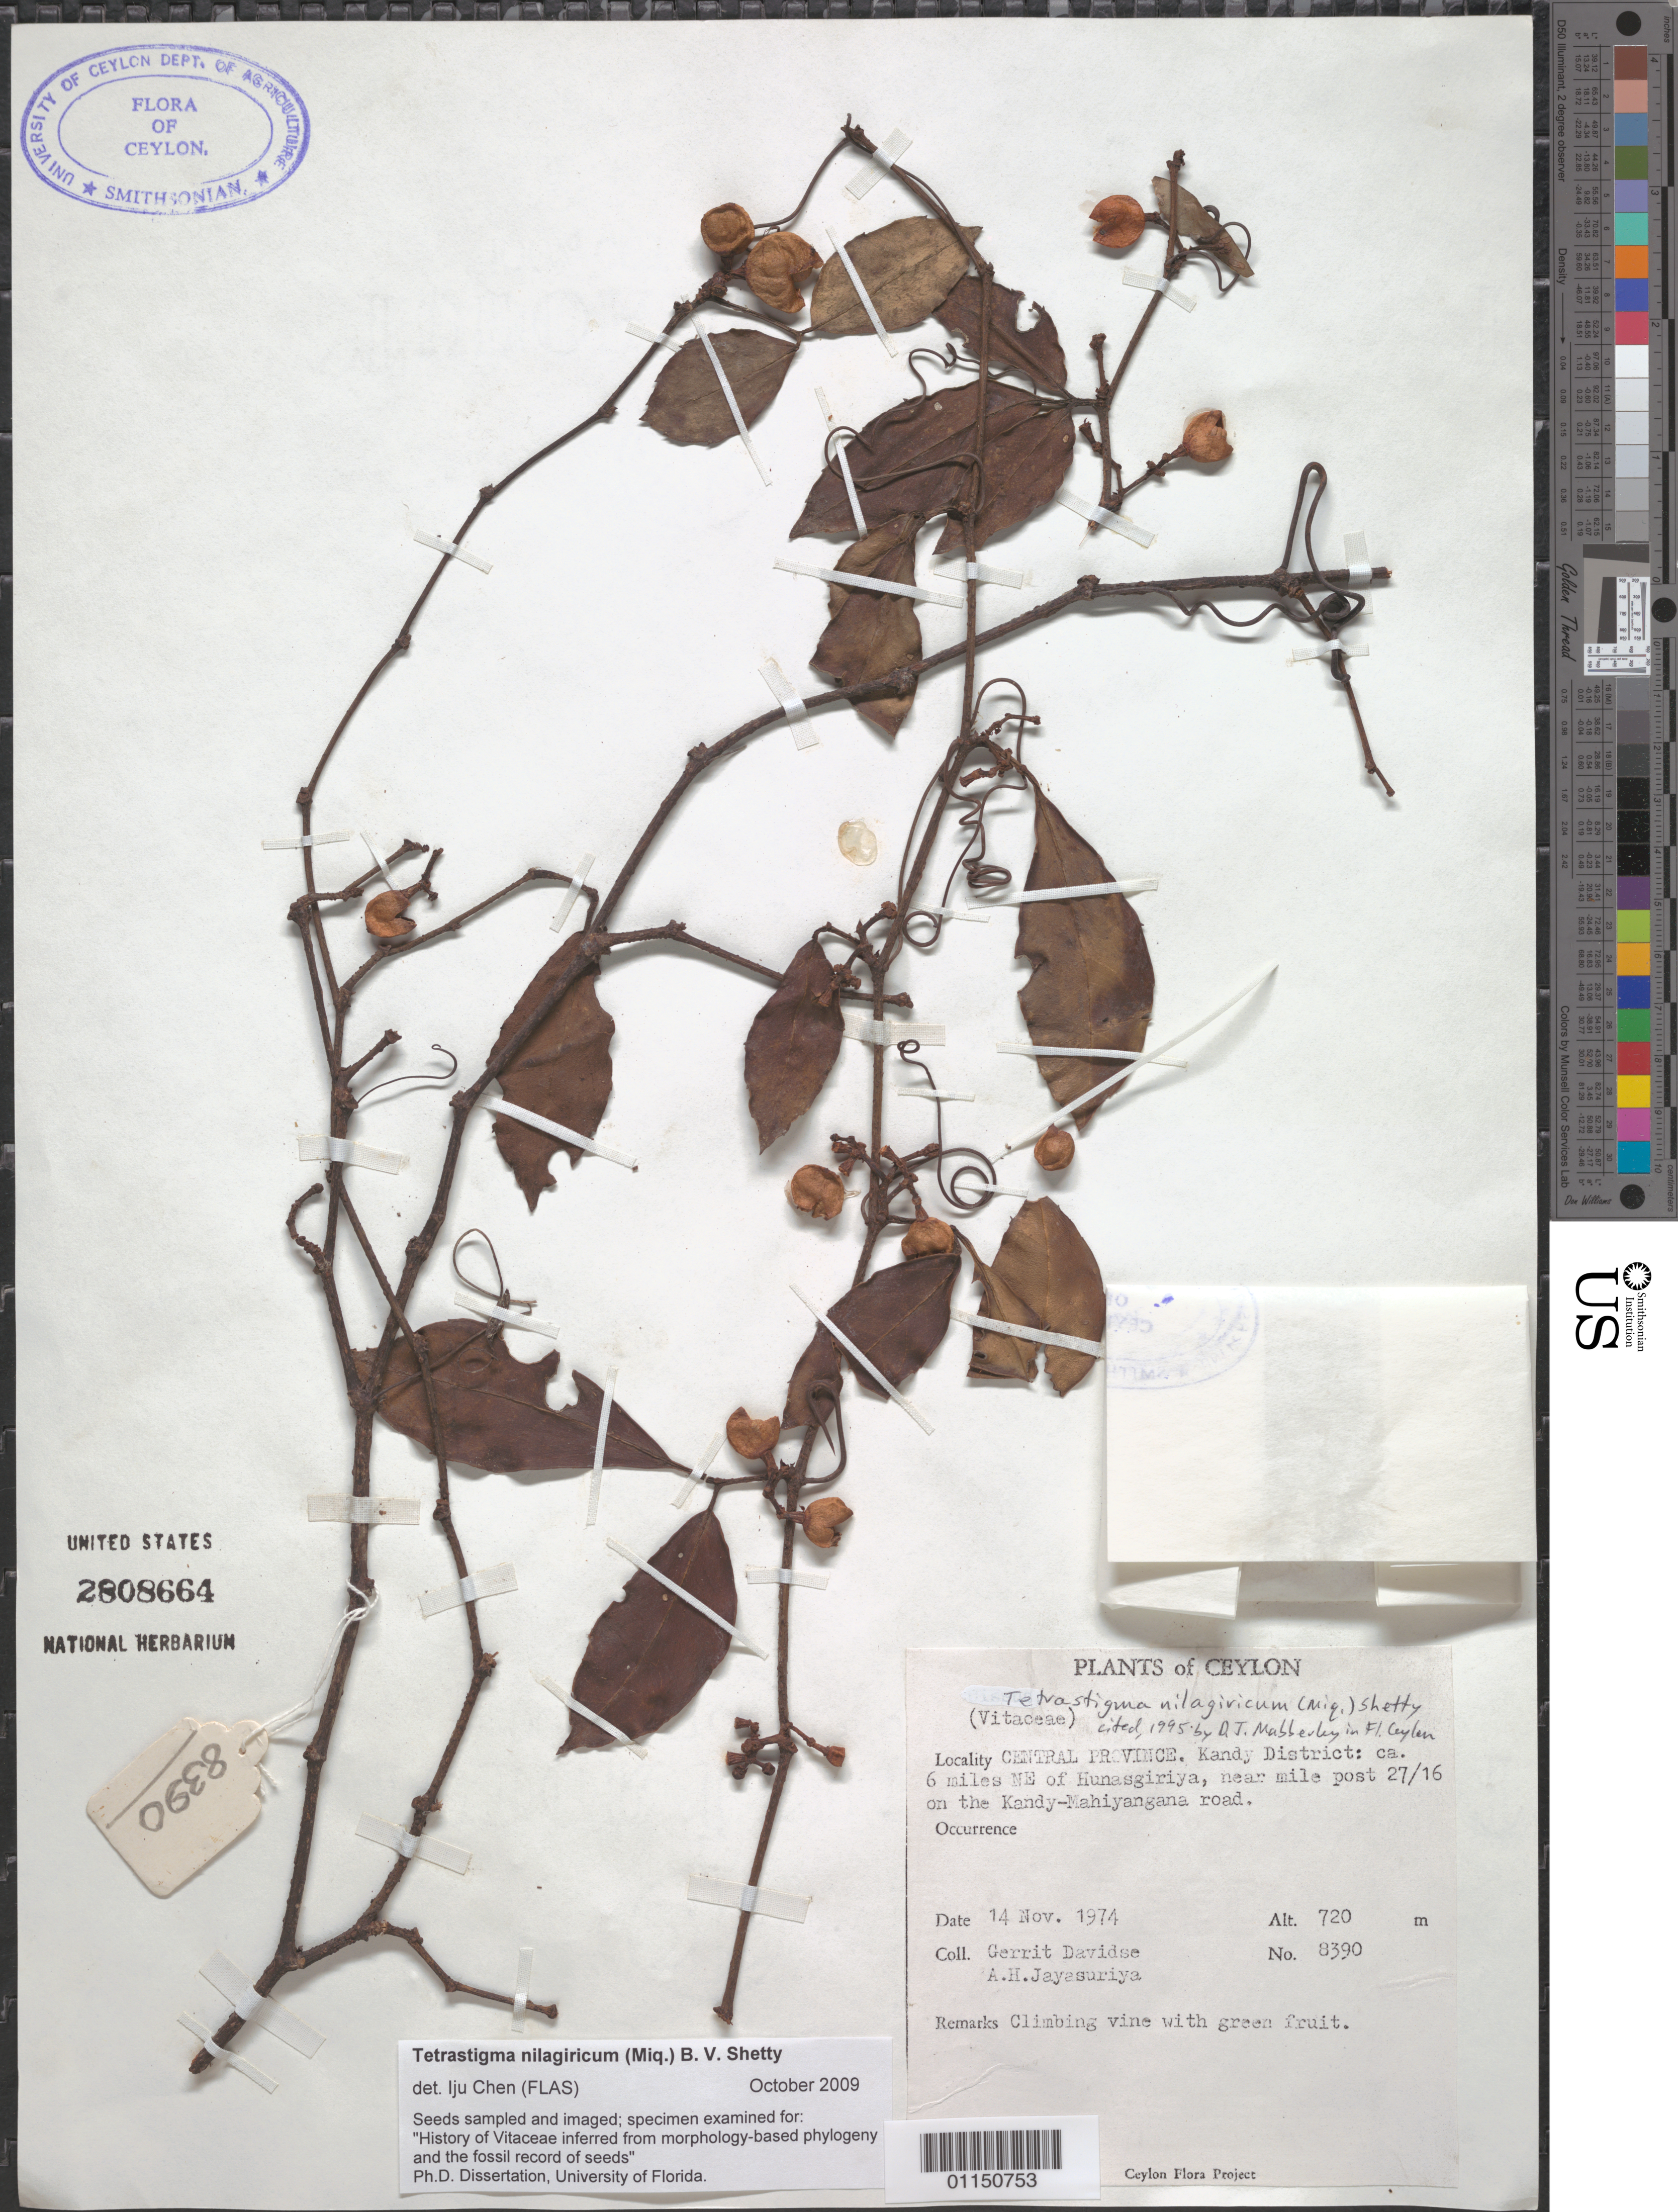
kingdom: Plantae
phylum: Tracheophyta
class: Magnoliopsida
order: Vitales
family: Vitaceae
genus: Tetrastigma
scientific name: Tetrastigma nilagiricum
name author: (Mig.) B.V. Shetty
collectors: G. Davidse & A. H. Jayasuriya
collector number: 8390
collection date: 1974-11-14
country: Sri Lanka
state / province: Central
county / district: Kandy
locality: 6 mi NE of Hunasgiriya, near mi post 27/16 on the Kandy-Mahiyangana Rd.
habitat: Climbing vine.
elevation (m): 720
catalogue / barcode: US 2808664